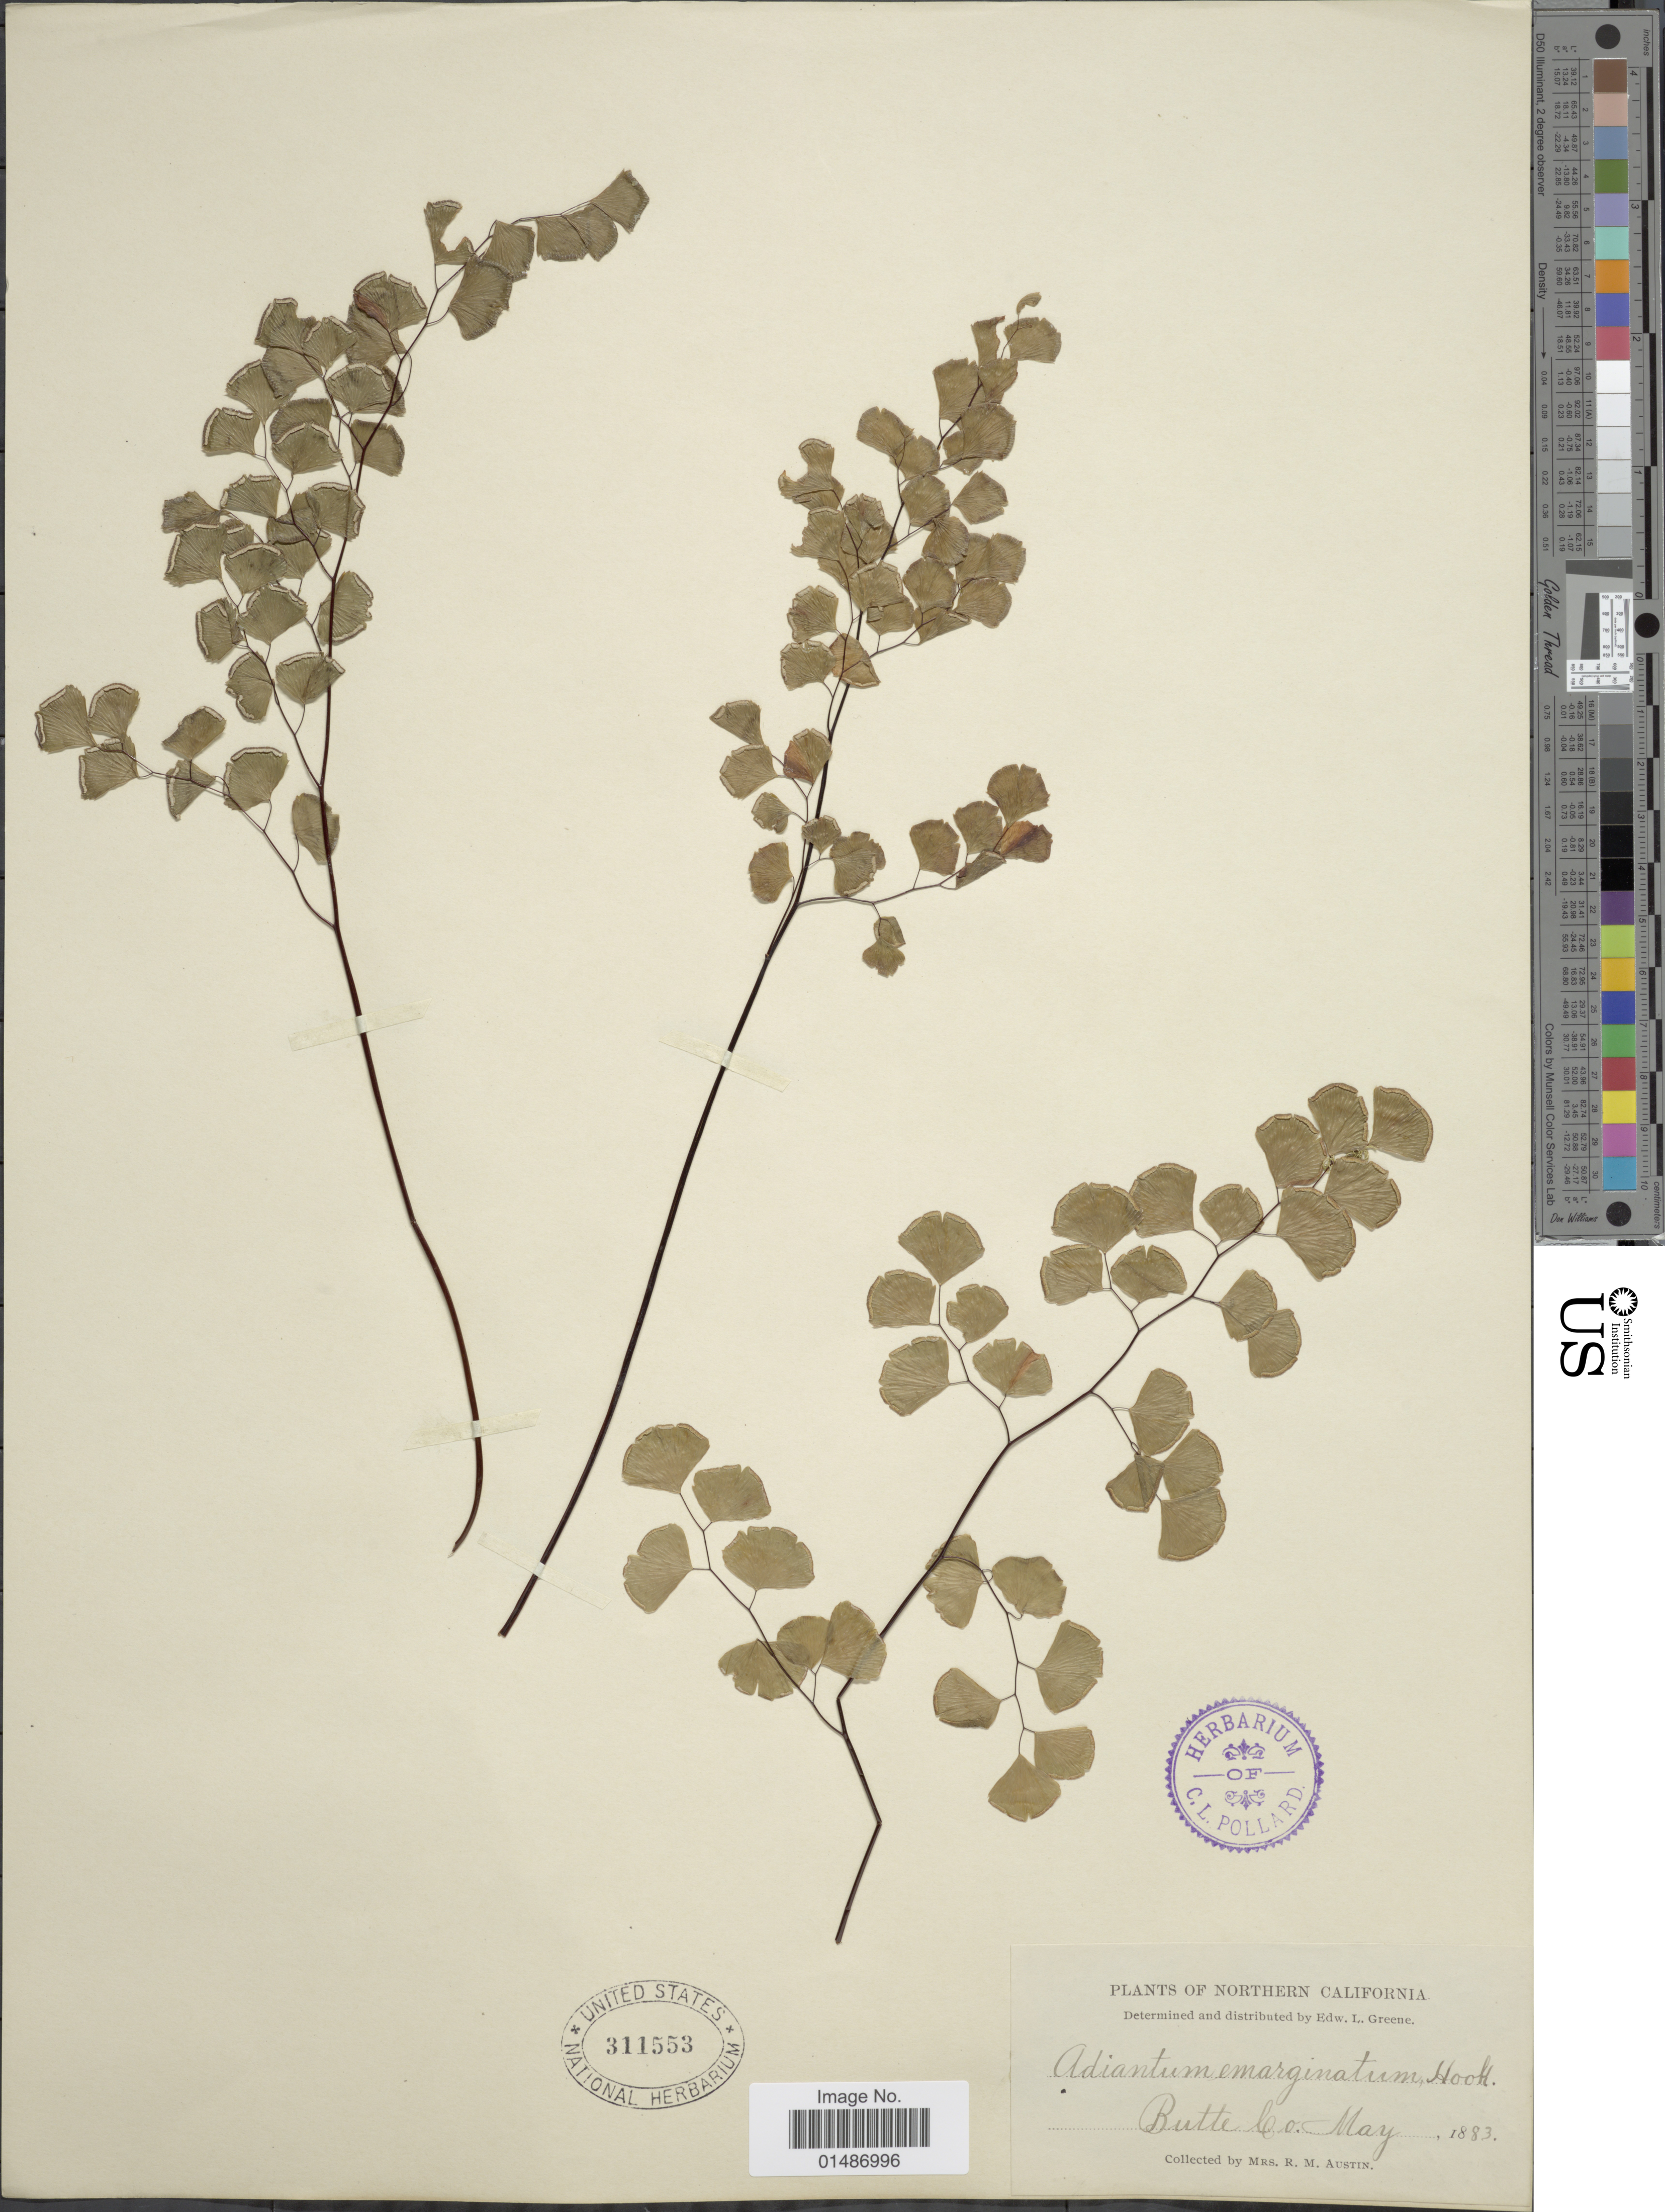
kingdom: Plantae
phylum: Tracheophyta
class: Polypodiopsida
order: Polypodiales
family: Pteridaceae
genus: Adiantum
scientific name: Adiantum jordanii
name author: C.H. Mull.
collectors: R. Austin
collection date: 1883-05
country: United States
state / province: California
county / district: Butte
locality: Northern California. Butte Co.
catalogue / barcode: US 311553